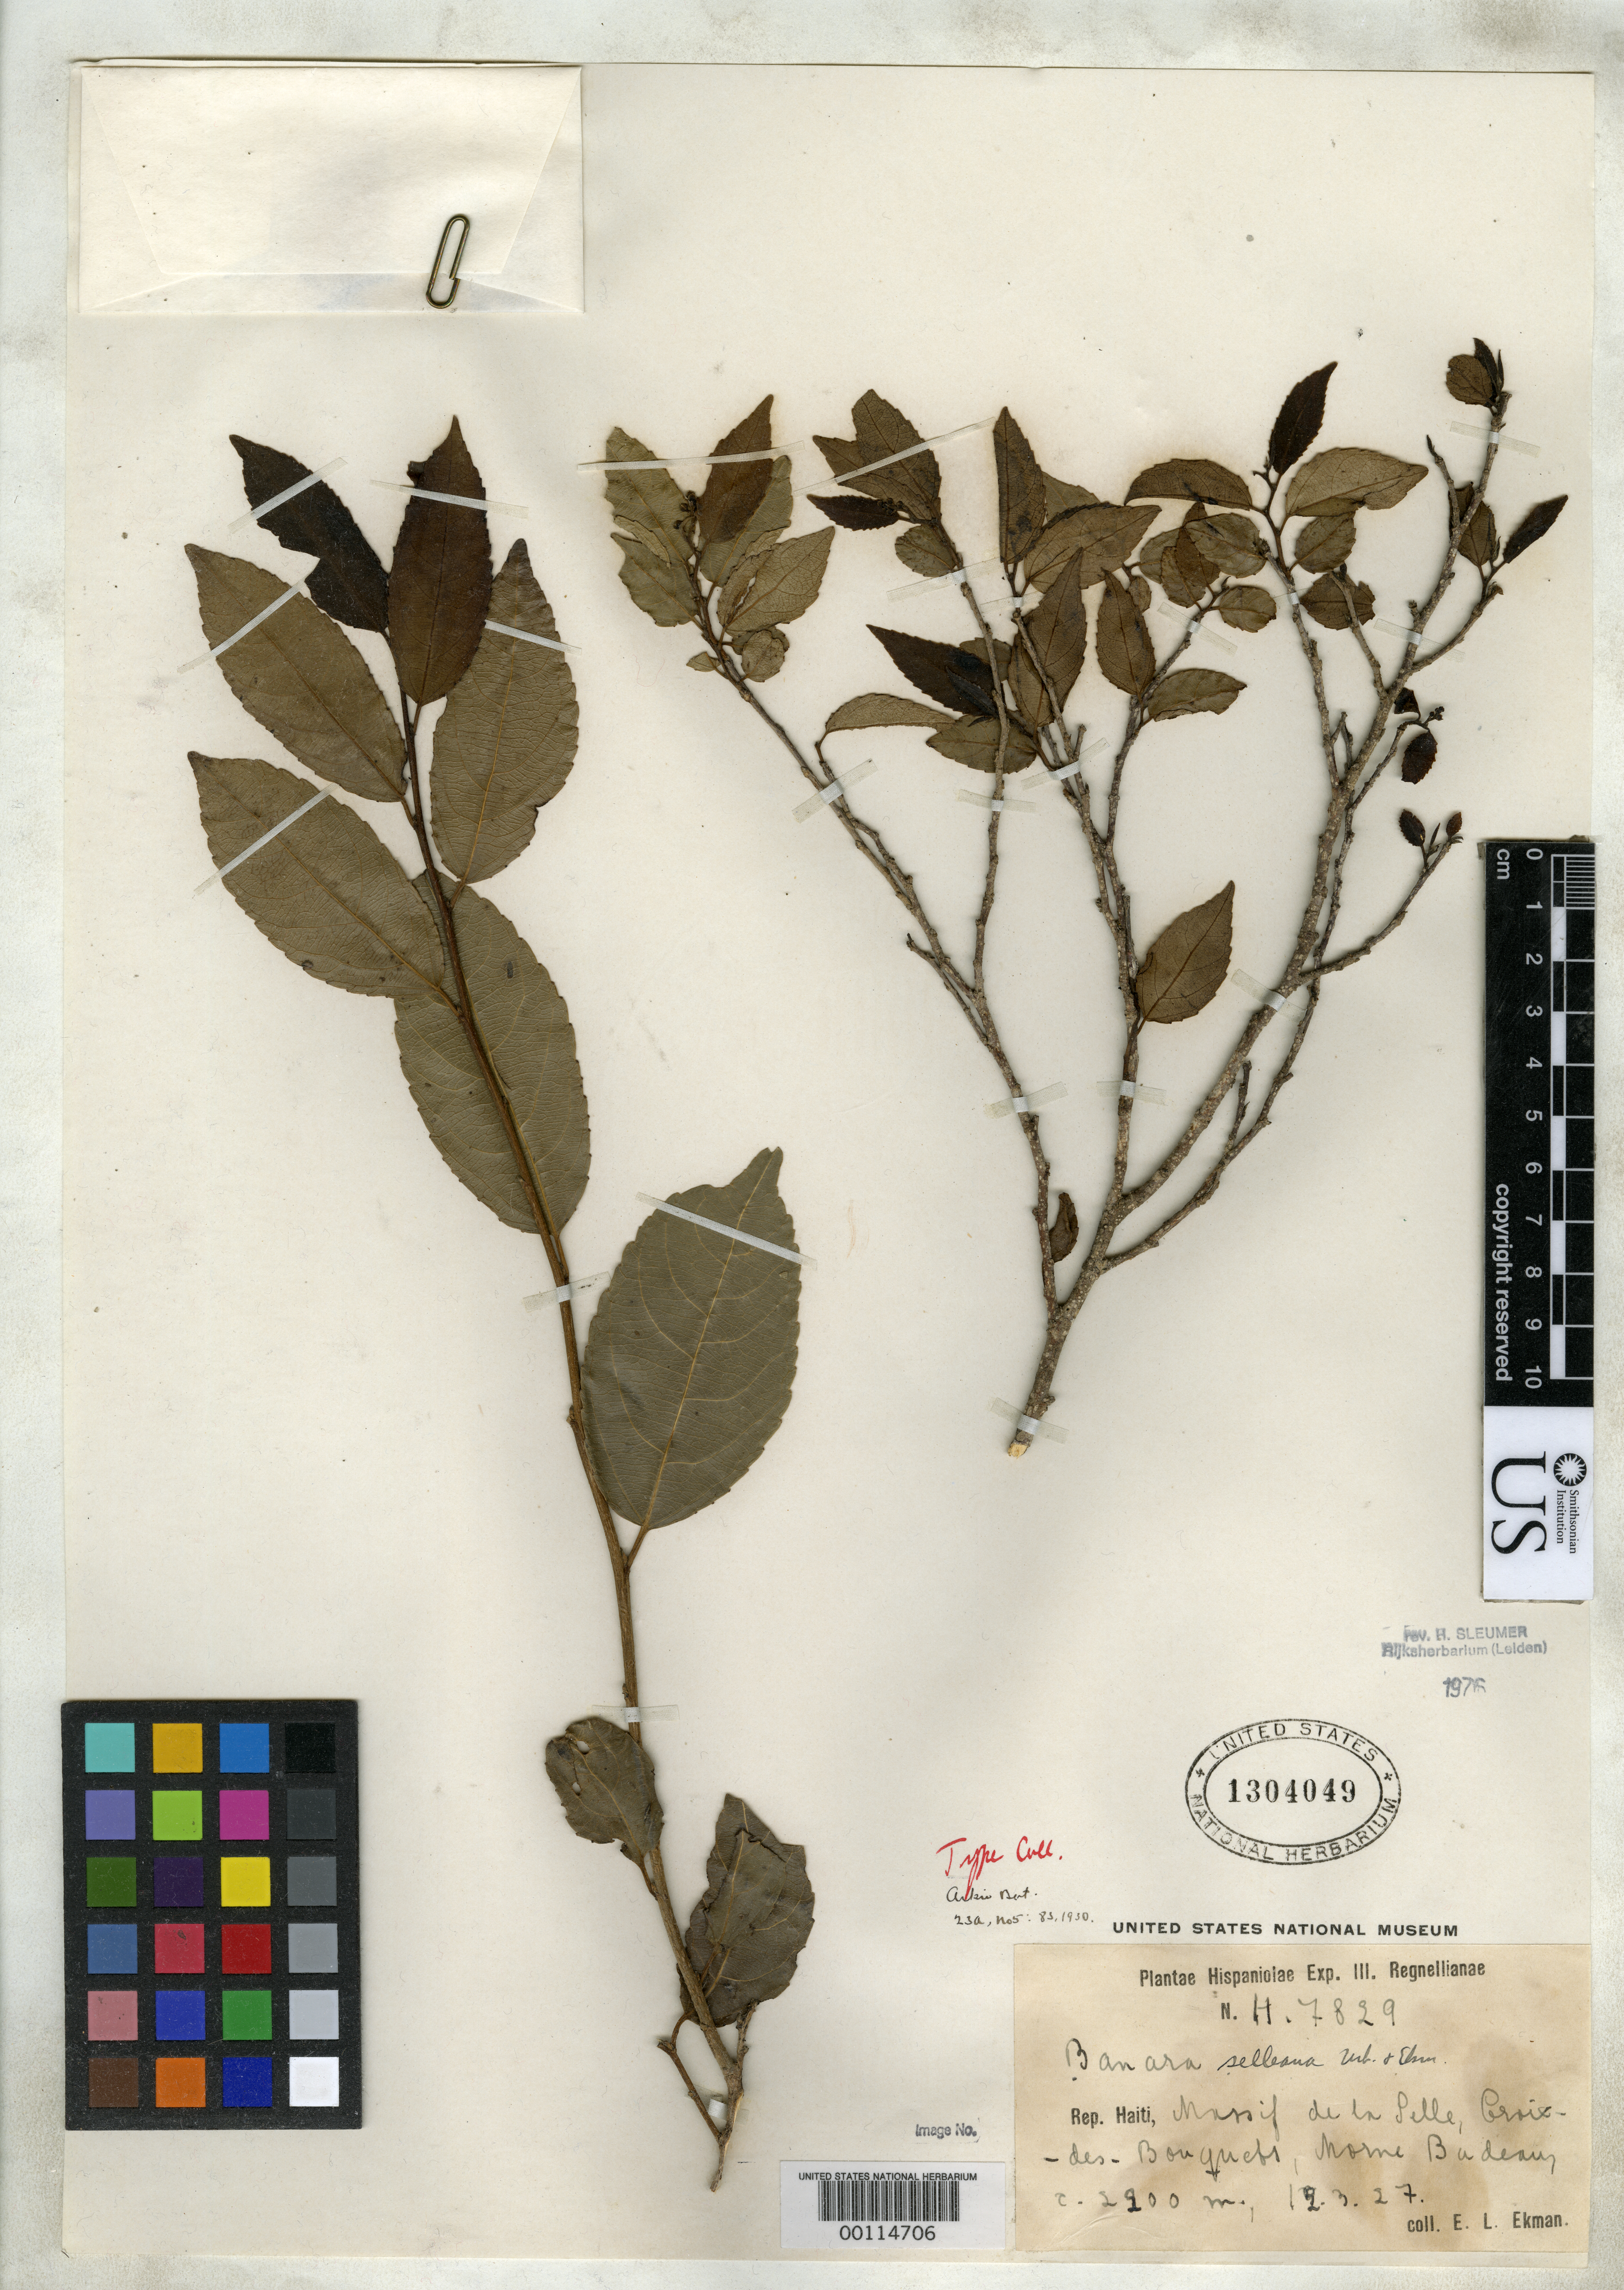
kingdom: Plantae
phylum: Tracheophyta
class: Magnoliopsida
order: Malpighiales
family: Salicaceae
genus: Banara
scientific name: Banara selleana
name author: Urb. & Ekman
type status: Isotype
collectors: E. L. Ekman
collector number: H 7829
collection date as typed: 13 Mar 1927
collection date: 1927-03-13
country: Haiti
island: Hispaniola Island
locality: Massif de La Selle, Croix-des-Bouquets, Morne Badeau.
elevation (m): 2100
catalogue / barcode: US 1304049